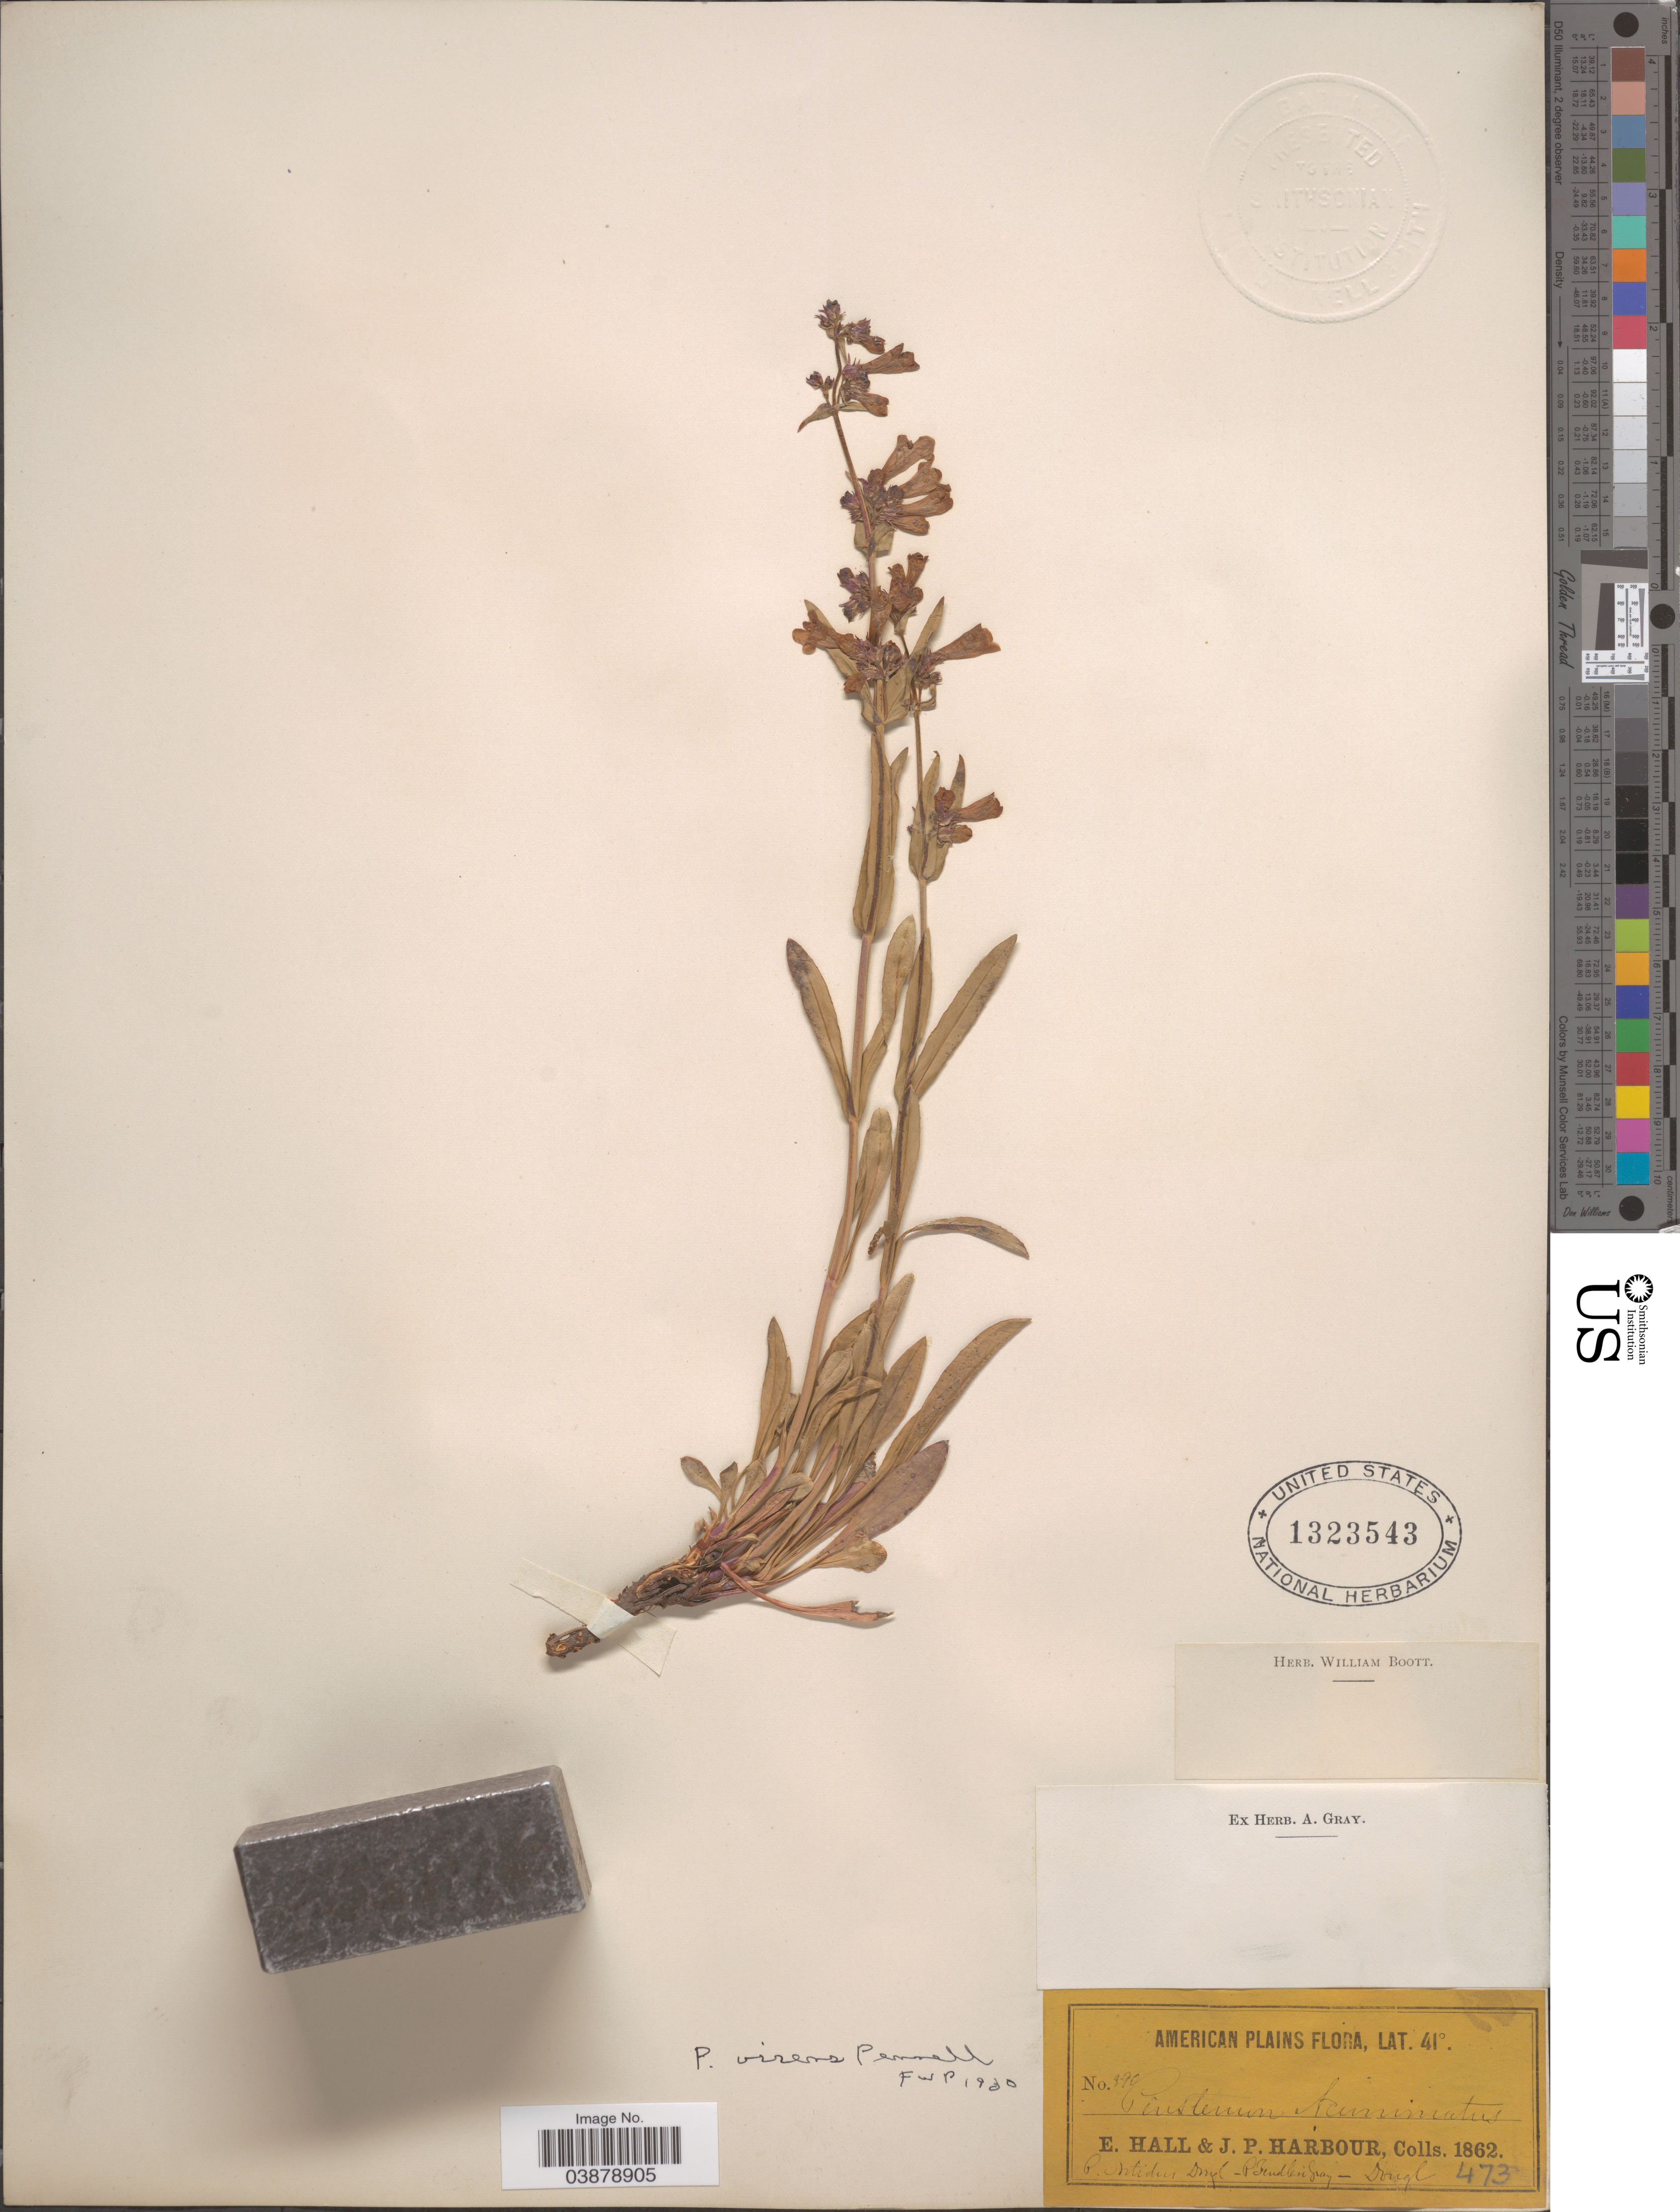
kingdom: Plantae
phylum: Tracheophyta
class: Magnoliopsida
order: Lamiales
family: Plantaginaceae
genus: Penstemon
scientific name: Penstemon virens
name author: Pennell ex Rydb.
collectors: E. Hall & J. Harbour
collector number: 396*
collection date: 1862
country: United States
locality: American Plains.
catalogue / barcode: US 1323543